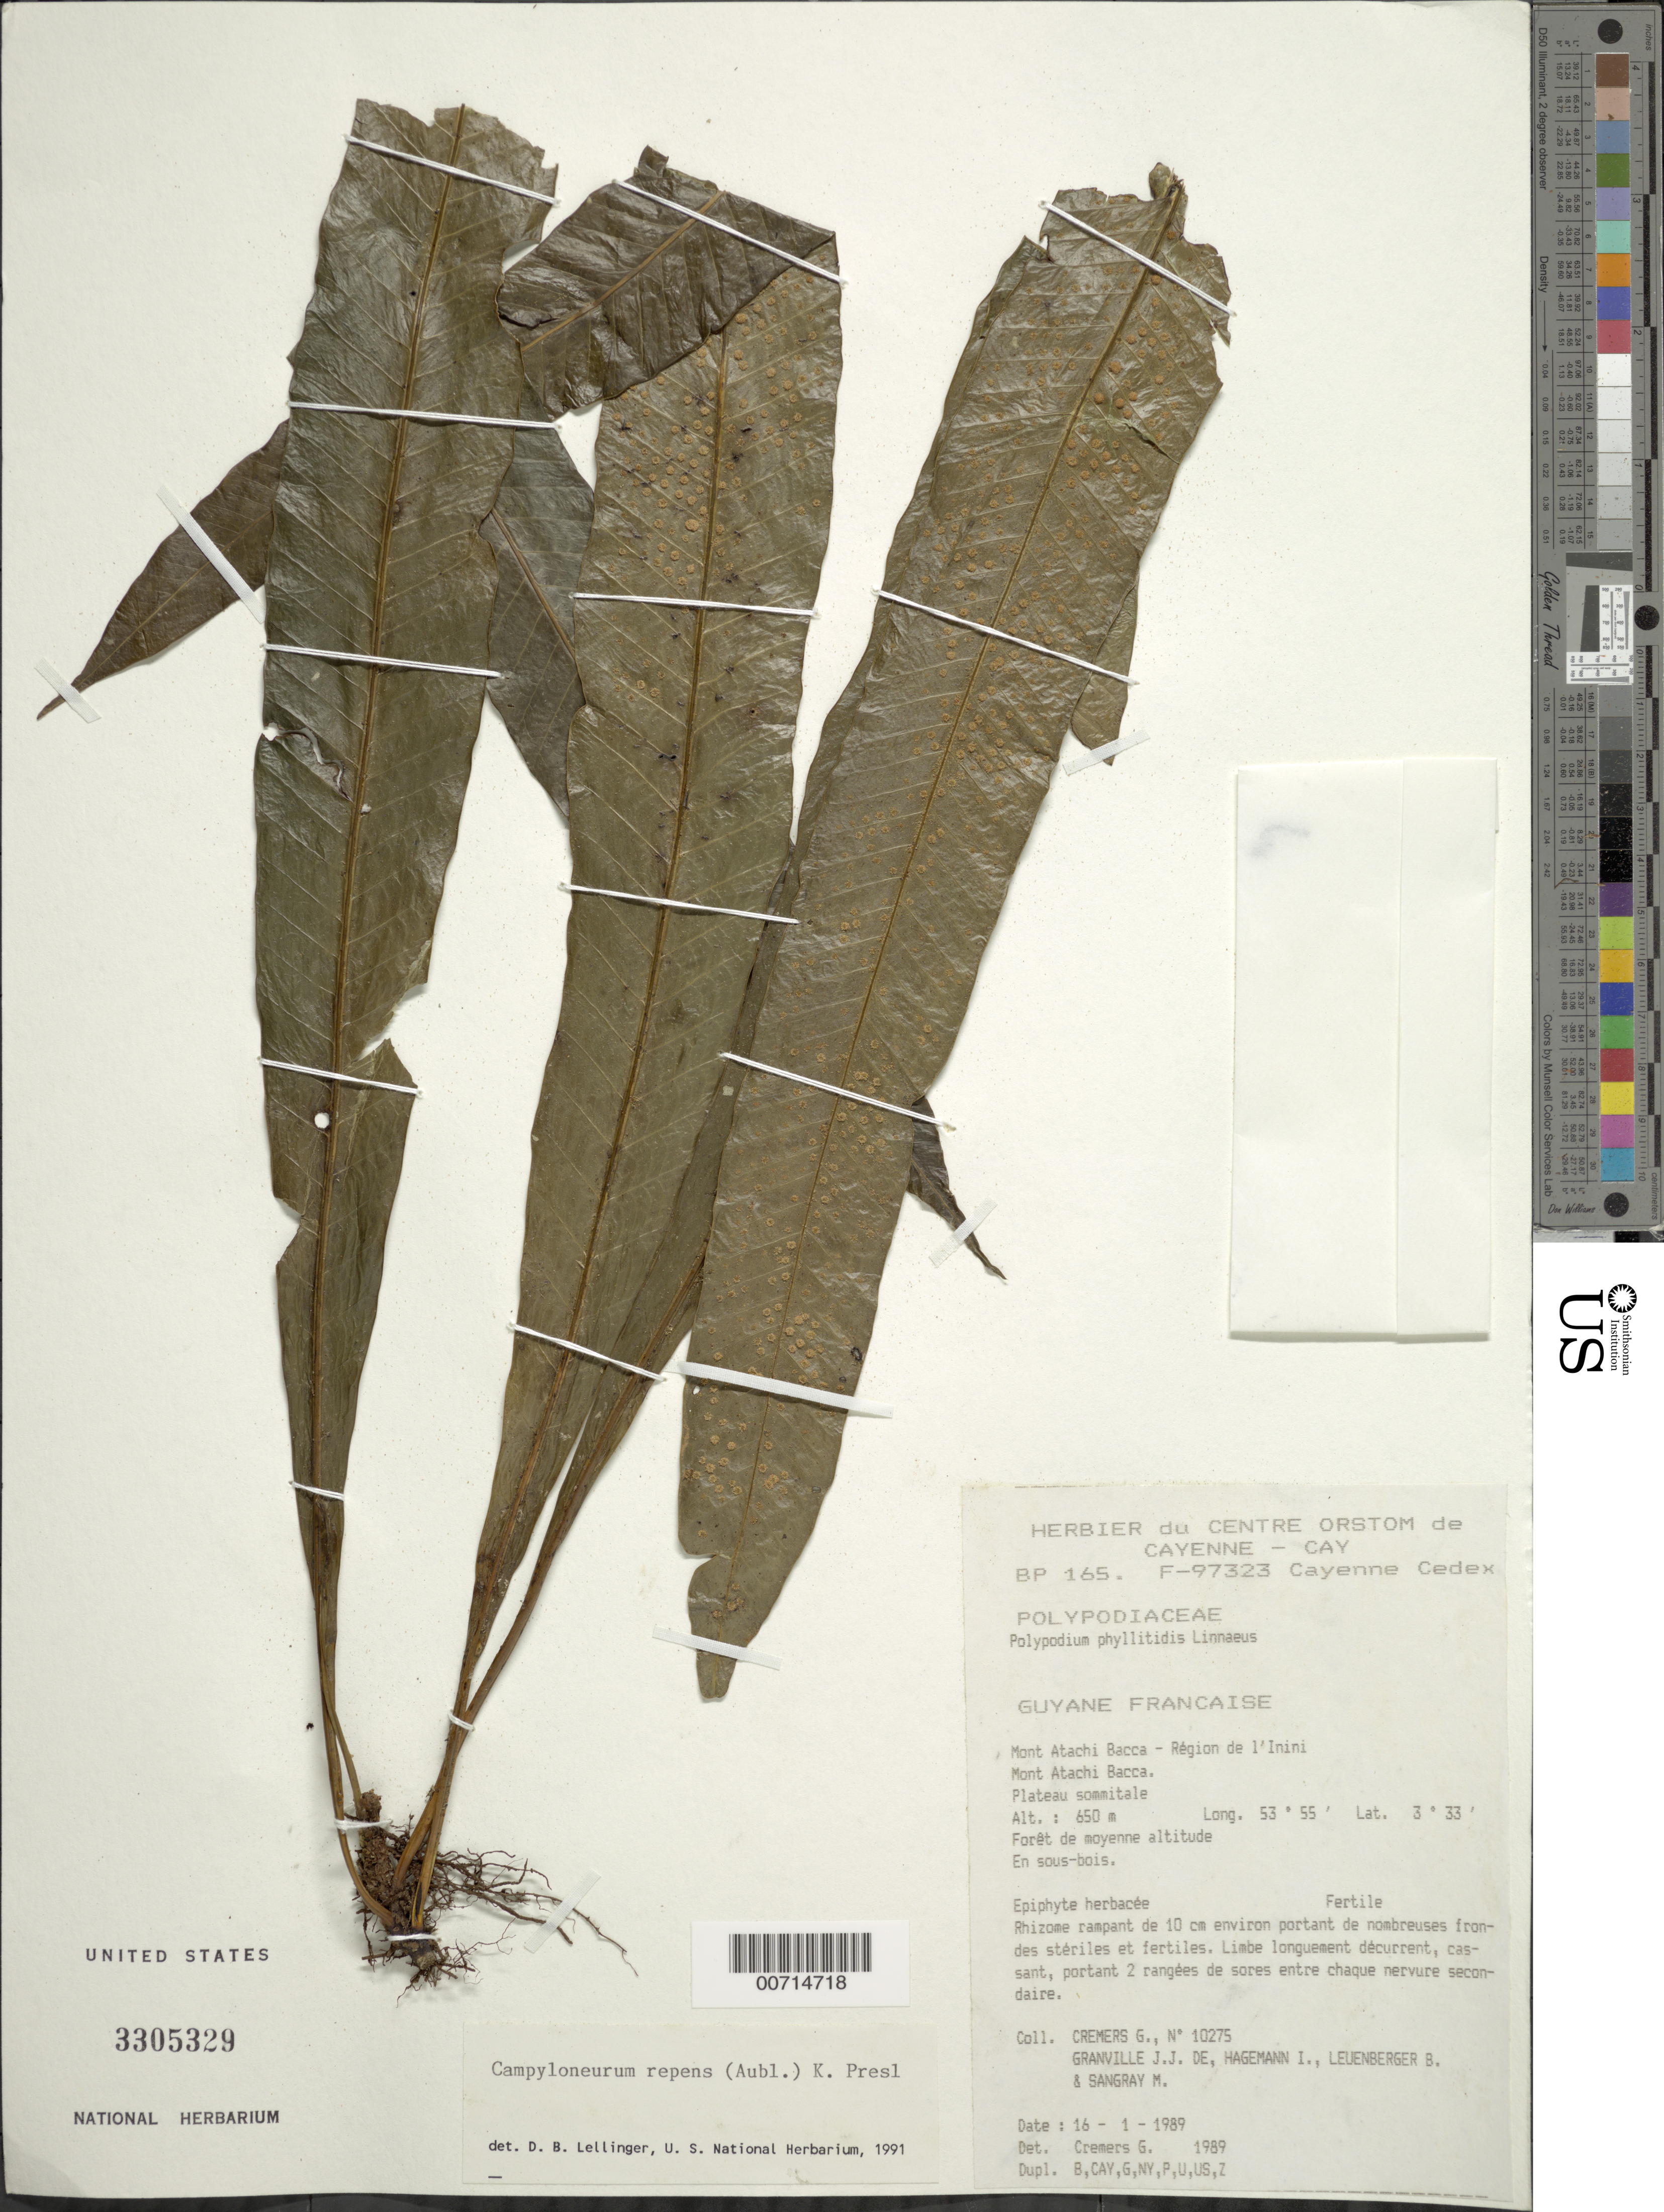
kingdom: Plantae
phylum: Tracheophyta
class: Polypodiopsida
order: Polypodiales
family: Polypodiaceae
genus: Campyloneurum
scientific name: Campyloneurum phyllitidis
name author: (L.) C. Presl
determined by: Boudrie, M.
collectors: G. Cremers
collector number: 10275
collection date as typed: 16-Jan-89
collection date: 1989-01-16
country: French Guiana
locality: Mont Atachi Bacca, région de l'Inini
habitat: Forest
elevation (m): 650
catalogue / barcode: US 3305329